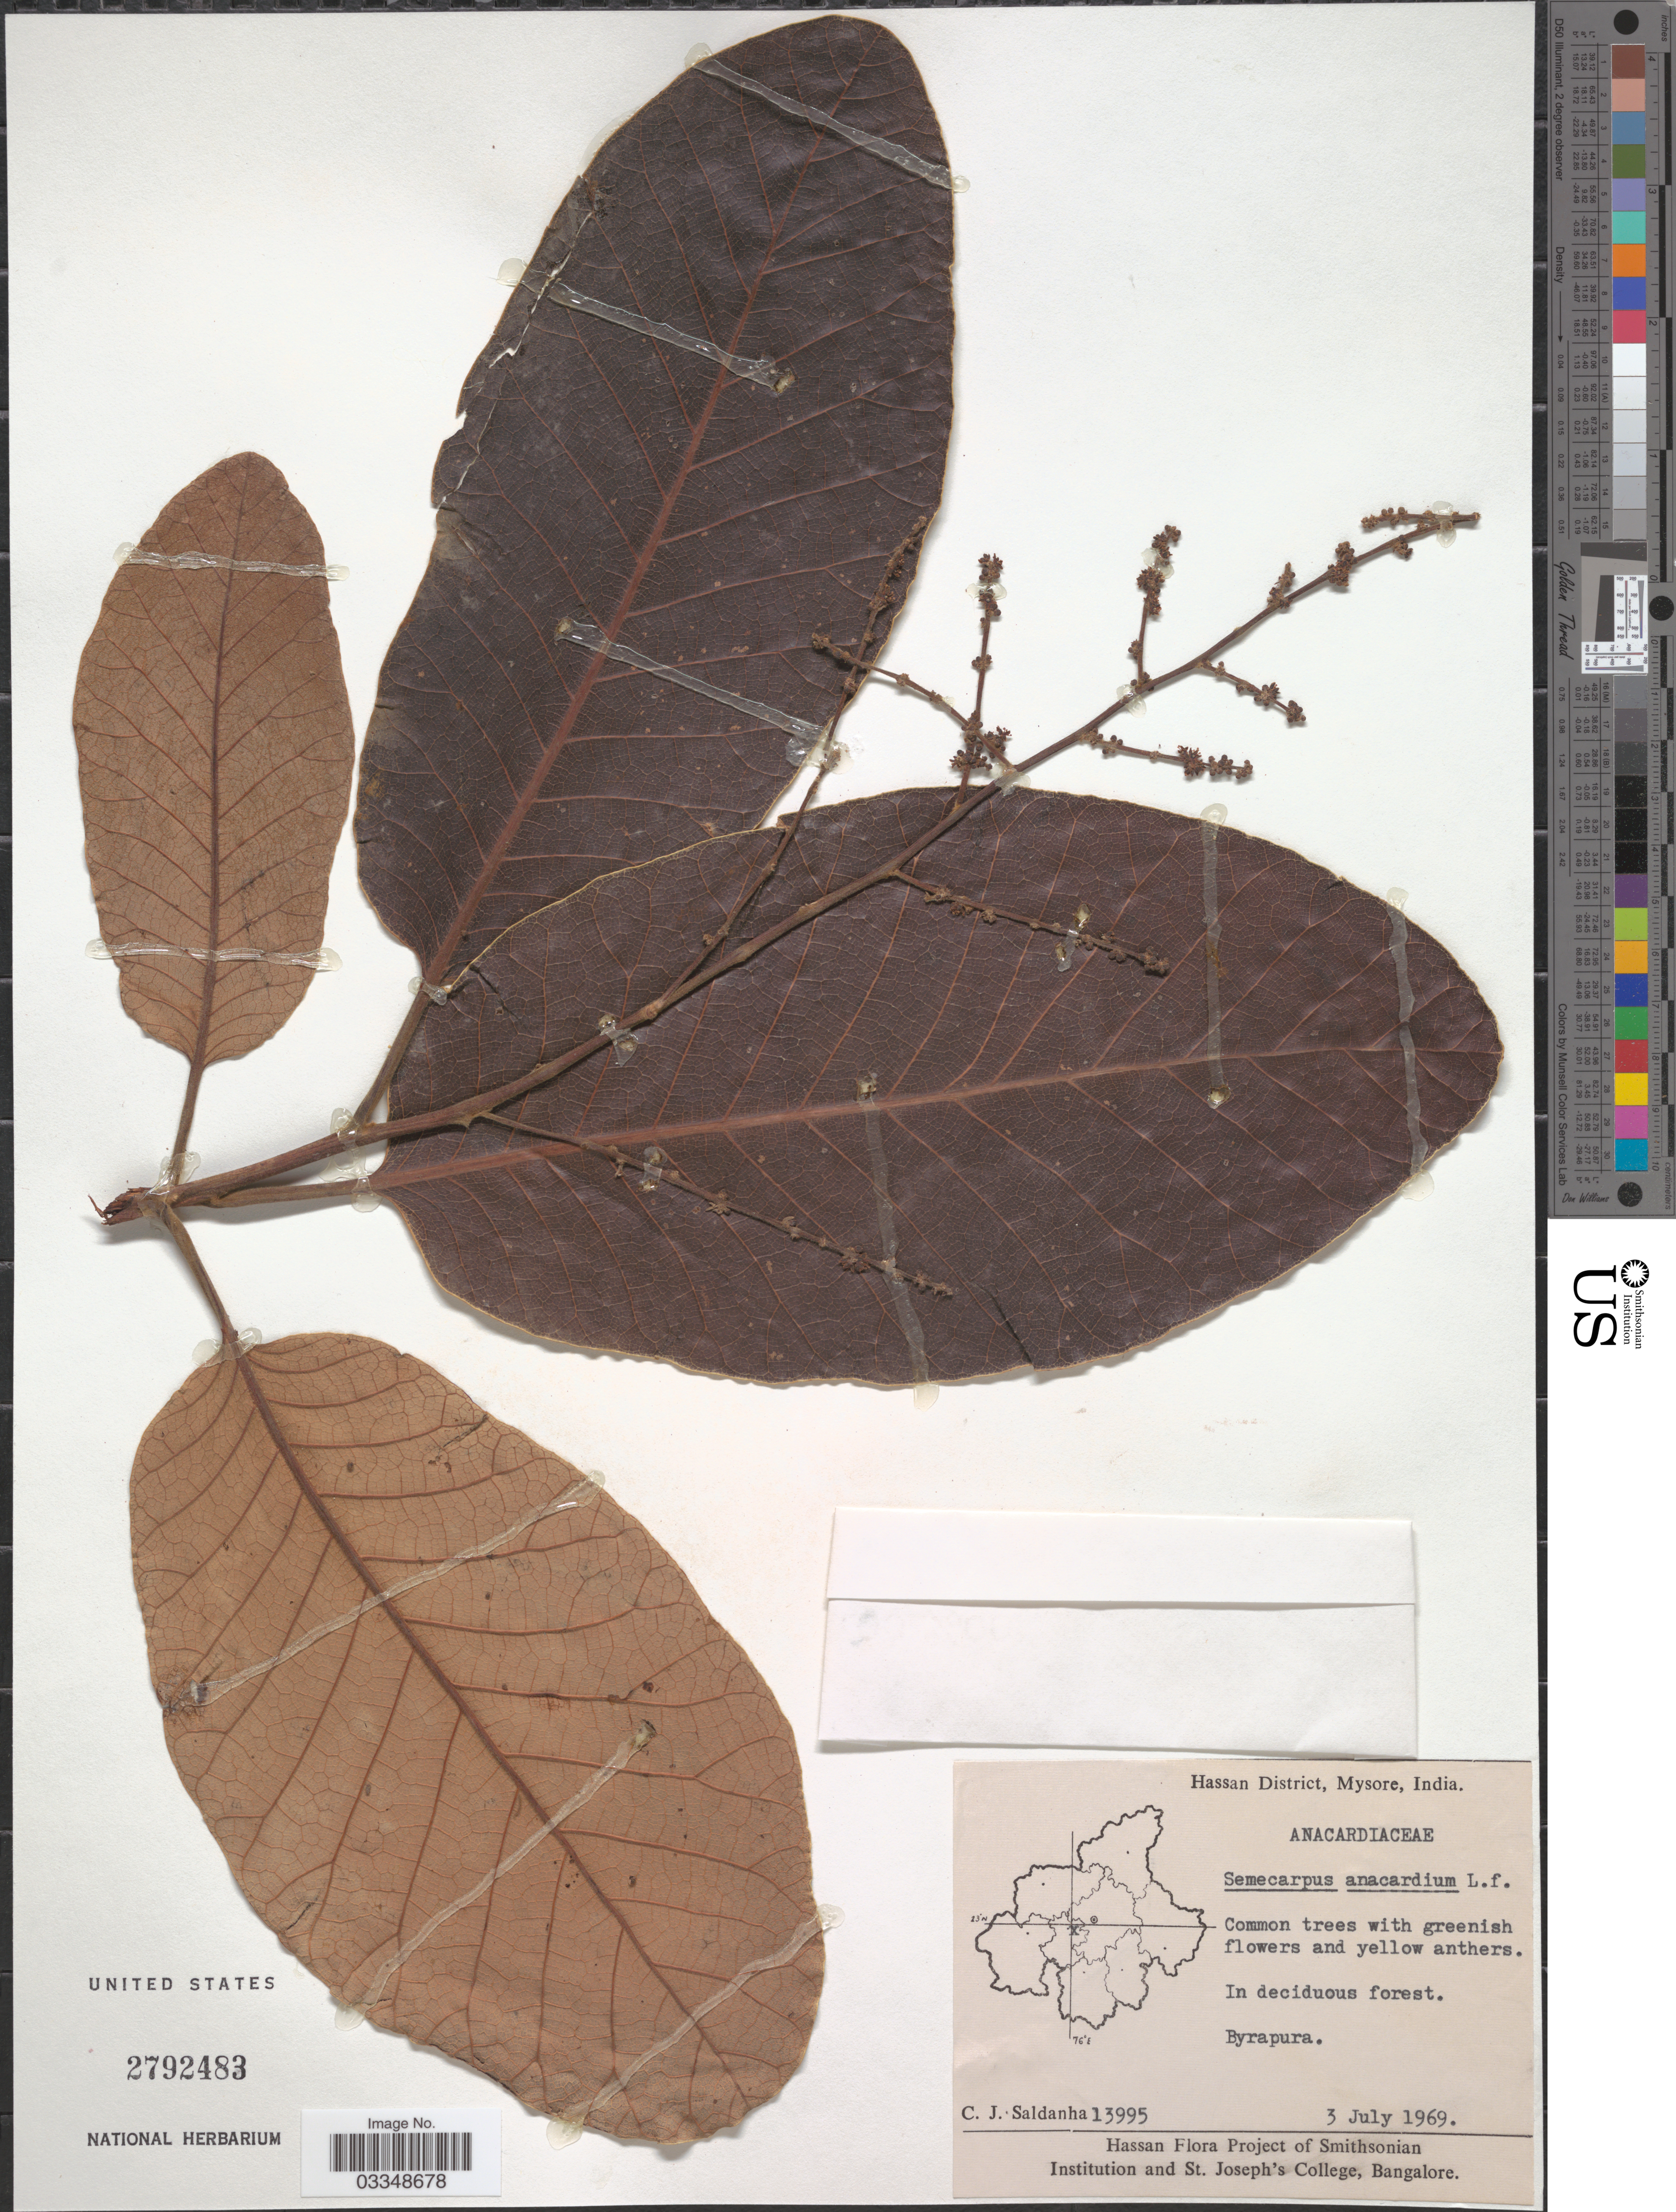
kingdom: Plantae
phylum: Tracheophyta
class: Magnoliopsida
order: Sapindales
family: Anacardiaceae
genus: Semecarpus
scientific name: Semecarpus anacardium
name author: L. f.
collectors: C. J. Saldanha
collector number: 13995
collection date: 1969-07-03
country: India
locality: Hassan District, Mysore. Byrapura.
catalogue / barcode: US 2792483